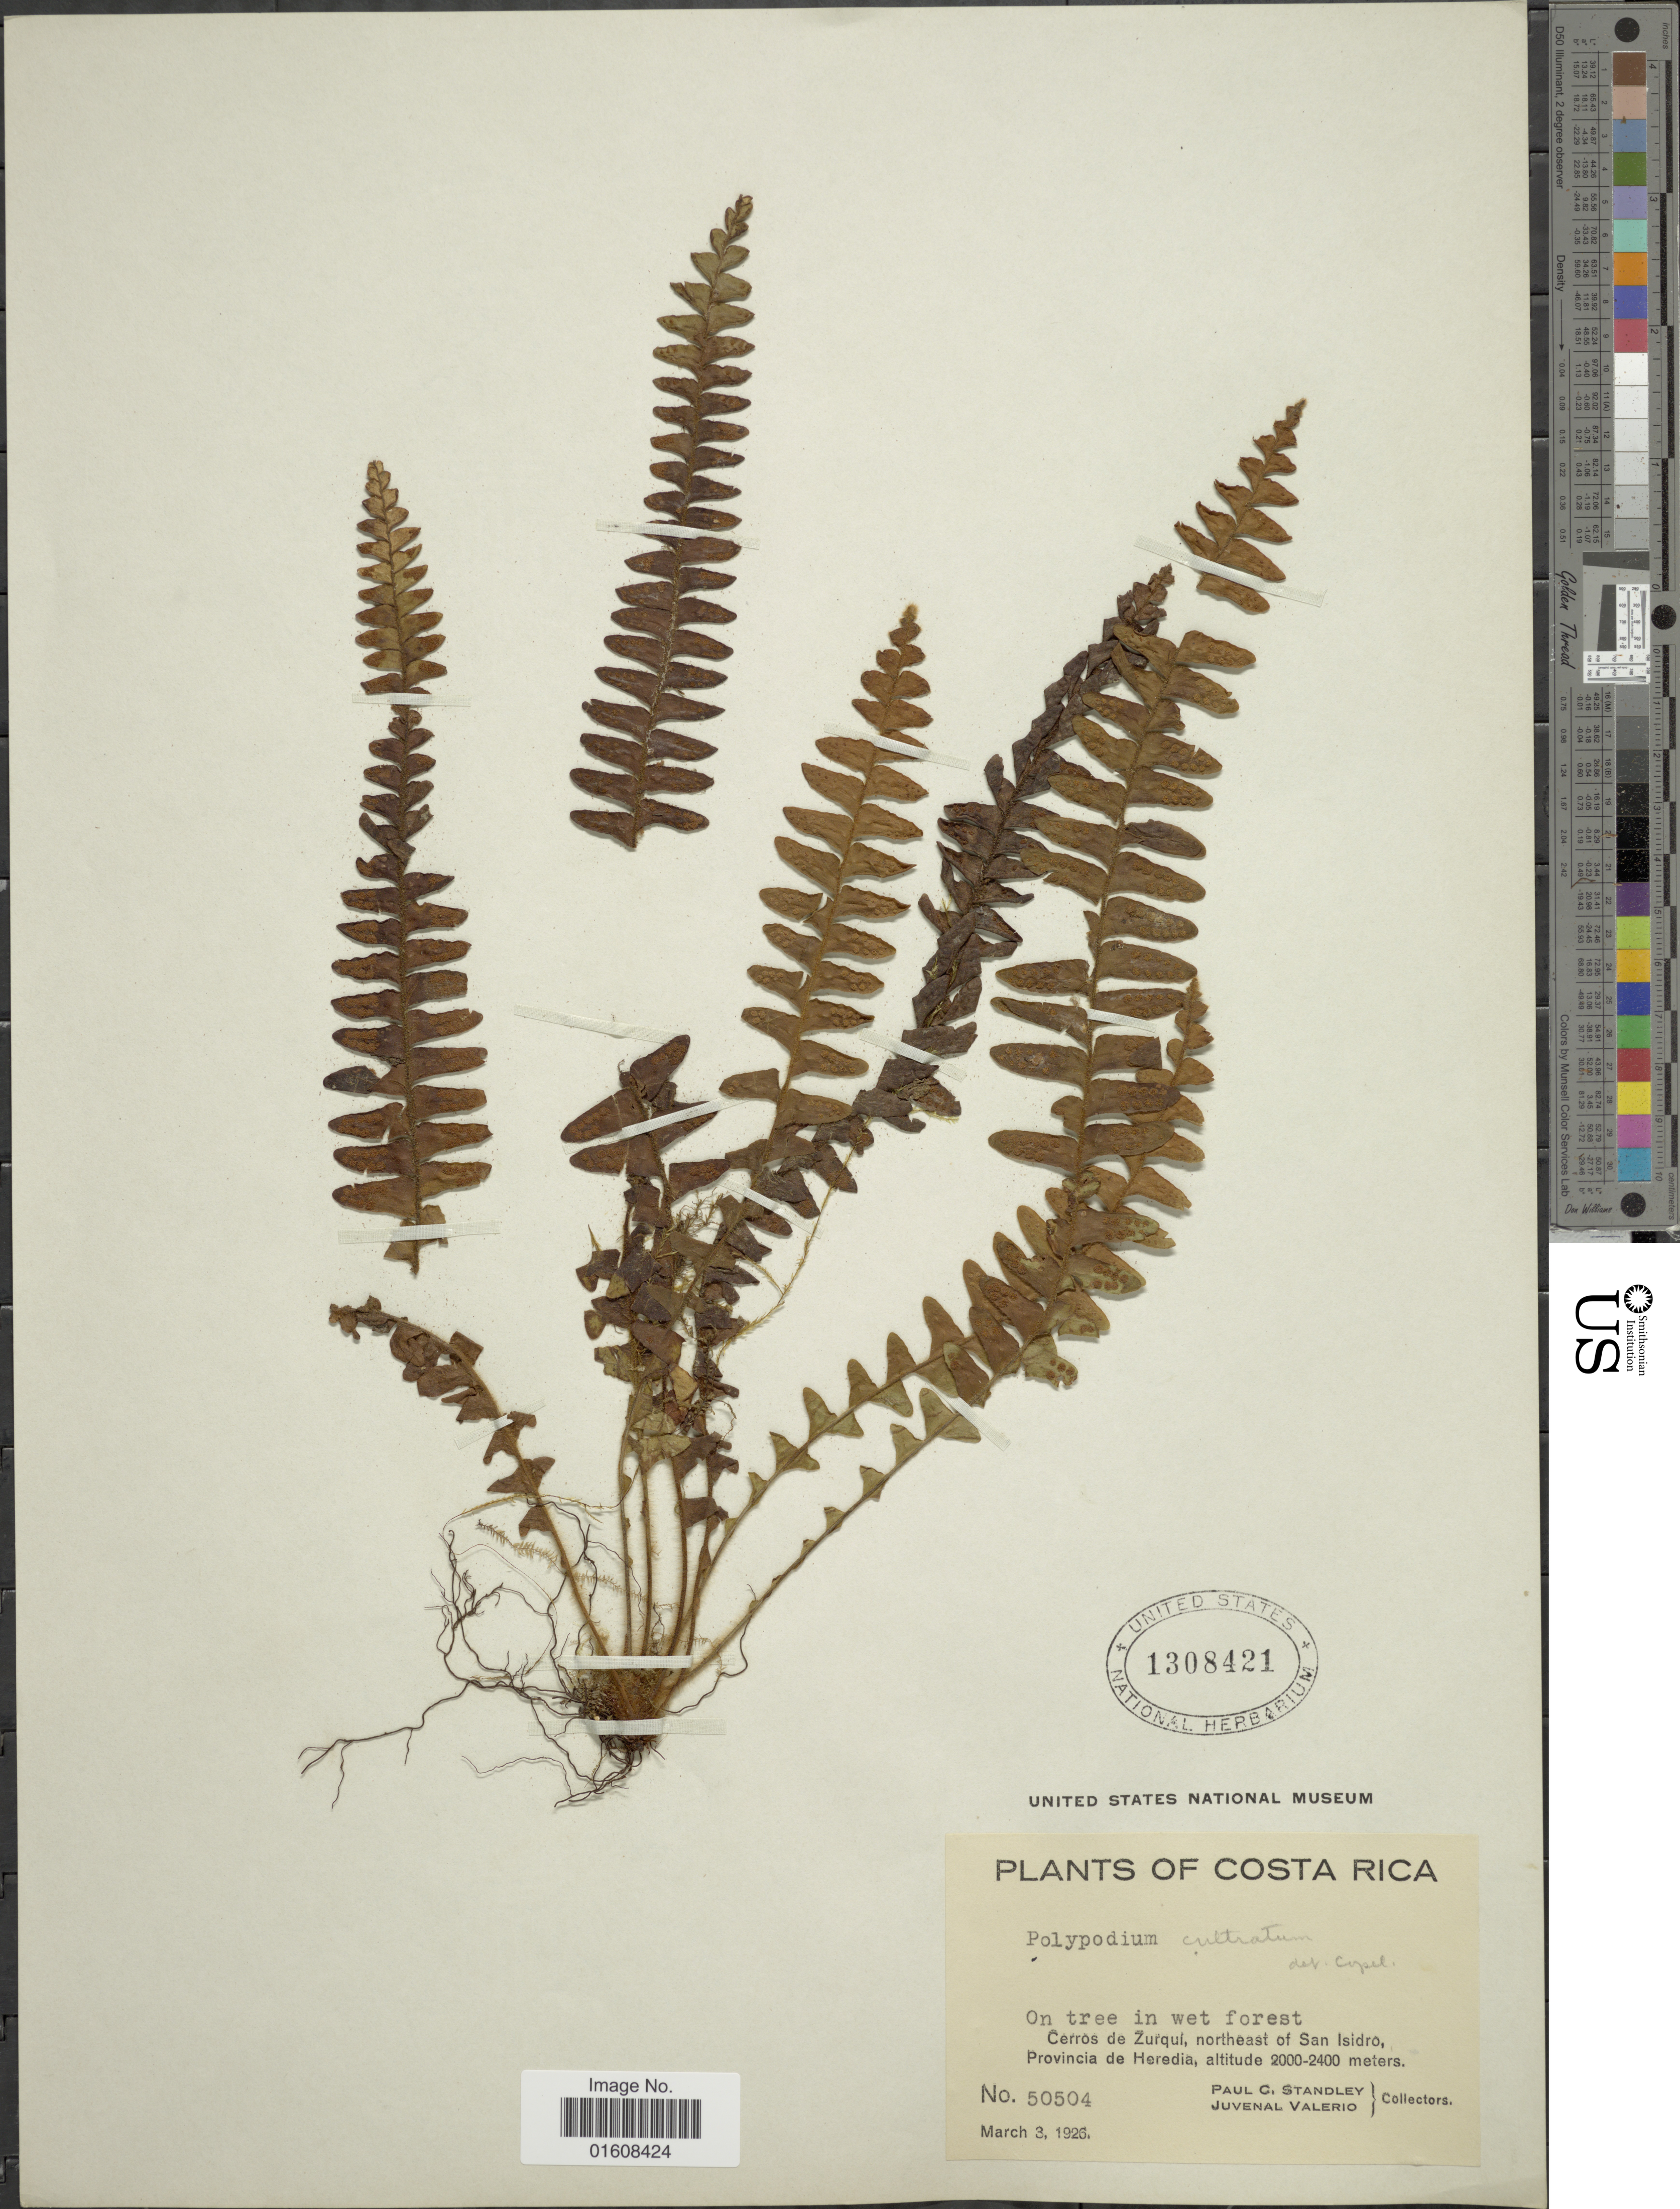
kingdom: Plantae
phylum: Tracheophyta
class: Polypodiopsida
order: Polypodiales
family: Polypodiaceae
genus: Alansmia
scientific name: Alansmia lanigera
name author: (Desv.) Moguel & M. Kessler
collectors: P. C. Standley & J. Valerio R.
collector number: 50504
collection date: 1926-03-03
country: Costa Rica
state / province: Heredia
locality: Cerros de Zurquí, northeast of San Isidro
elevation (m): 2000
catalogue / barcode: US 1308421